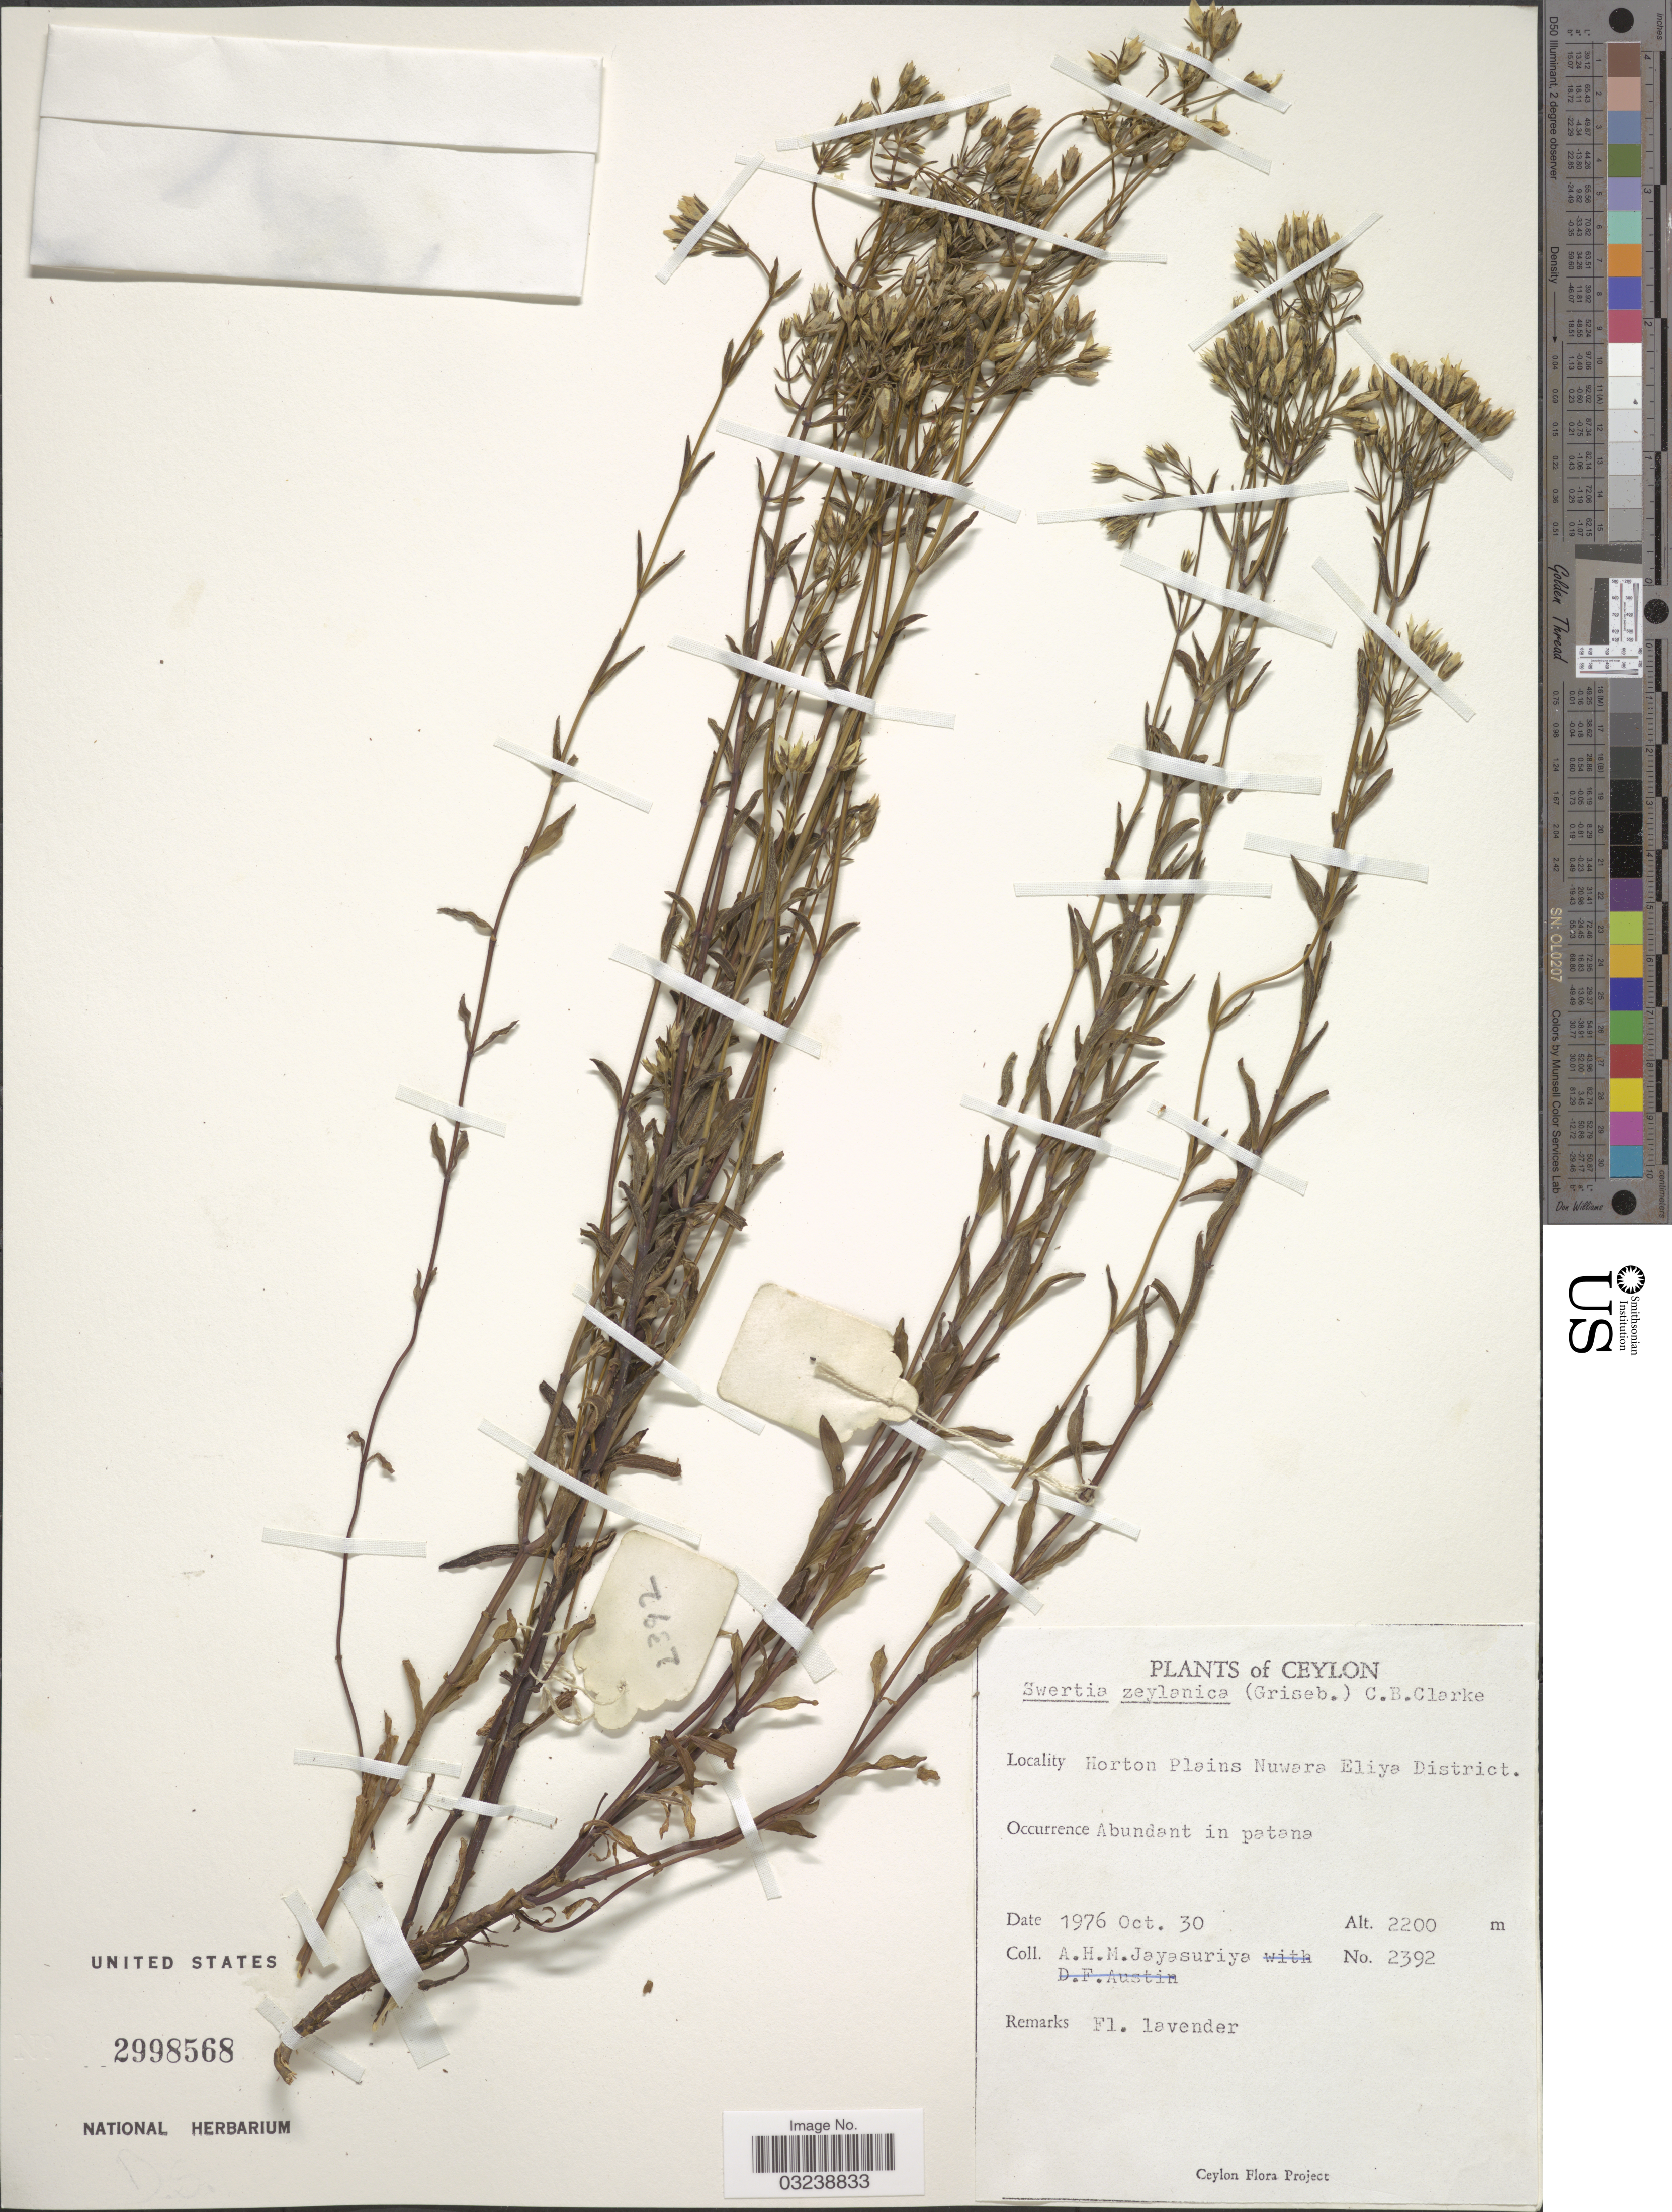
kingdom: Plantae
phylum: Tracheophyta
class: Magnoliopsida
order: Gentianales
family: Gentianaceae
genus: Swertia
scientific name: Swertia zeylanica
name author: Walker ex Griseb.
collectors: A. H. Jayasuriya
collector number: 2392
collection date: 1976-10-30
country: Sri Lanka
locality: Ceylon. Horton Plains Nuwara Eliya District.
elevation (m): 2200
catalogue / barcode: US 2998568